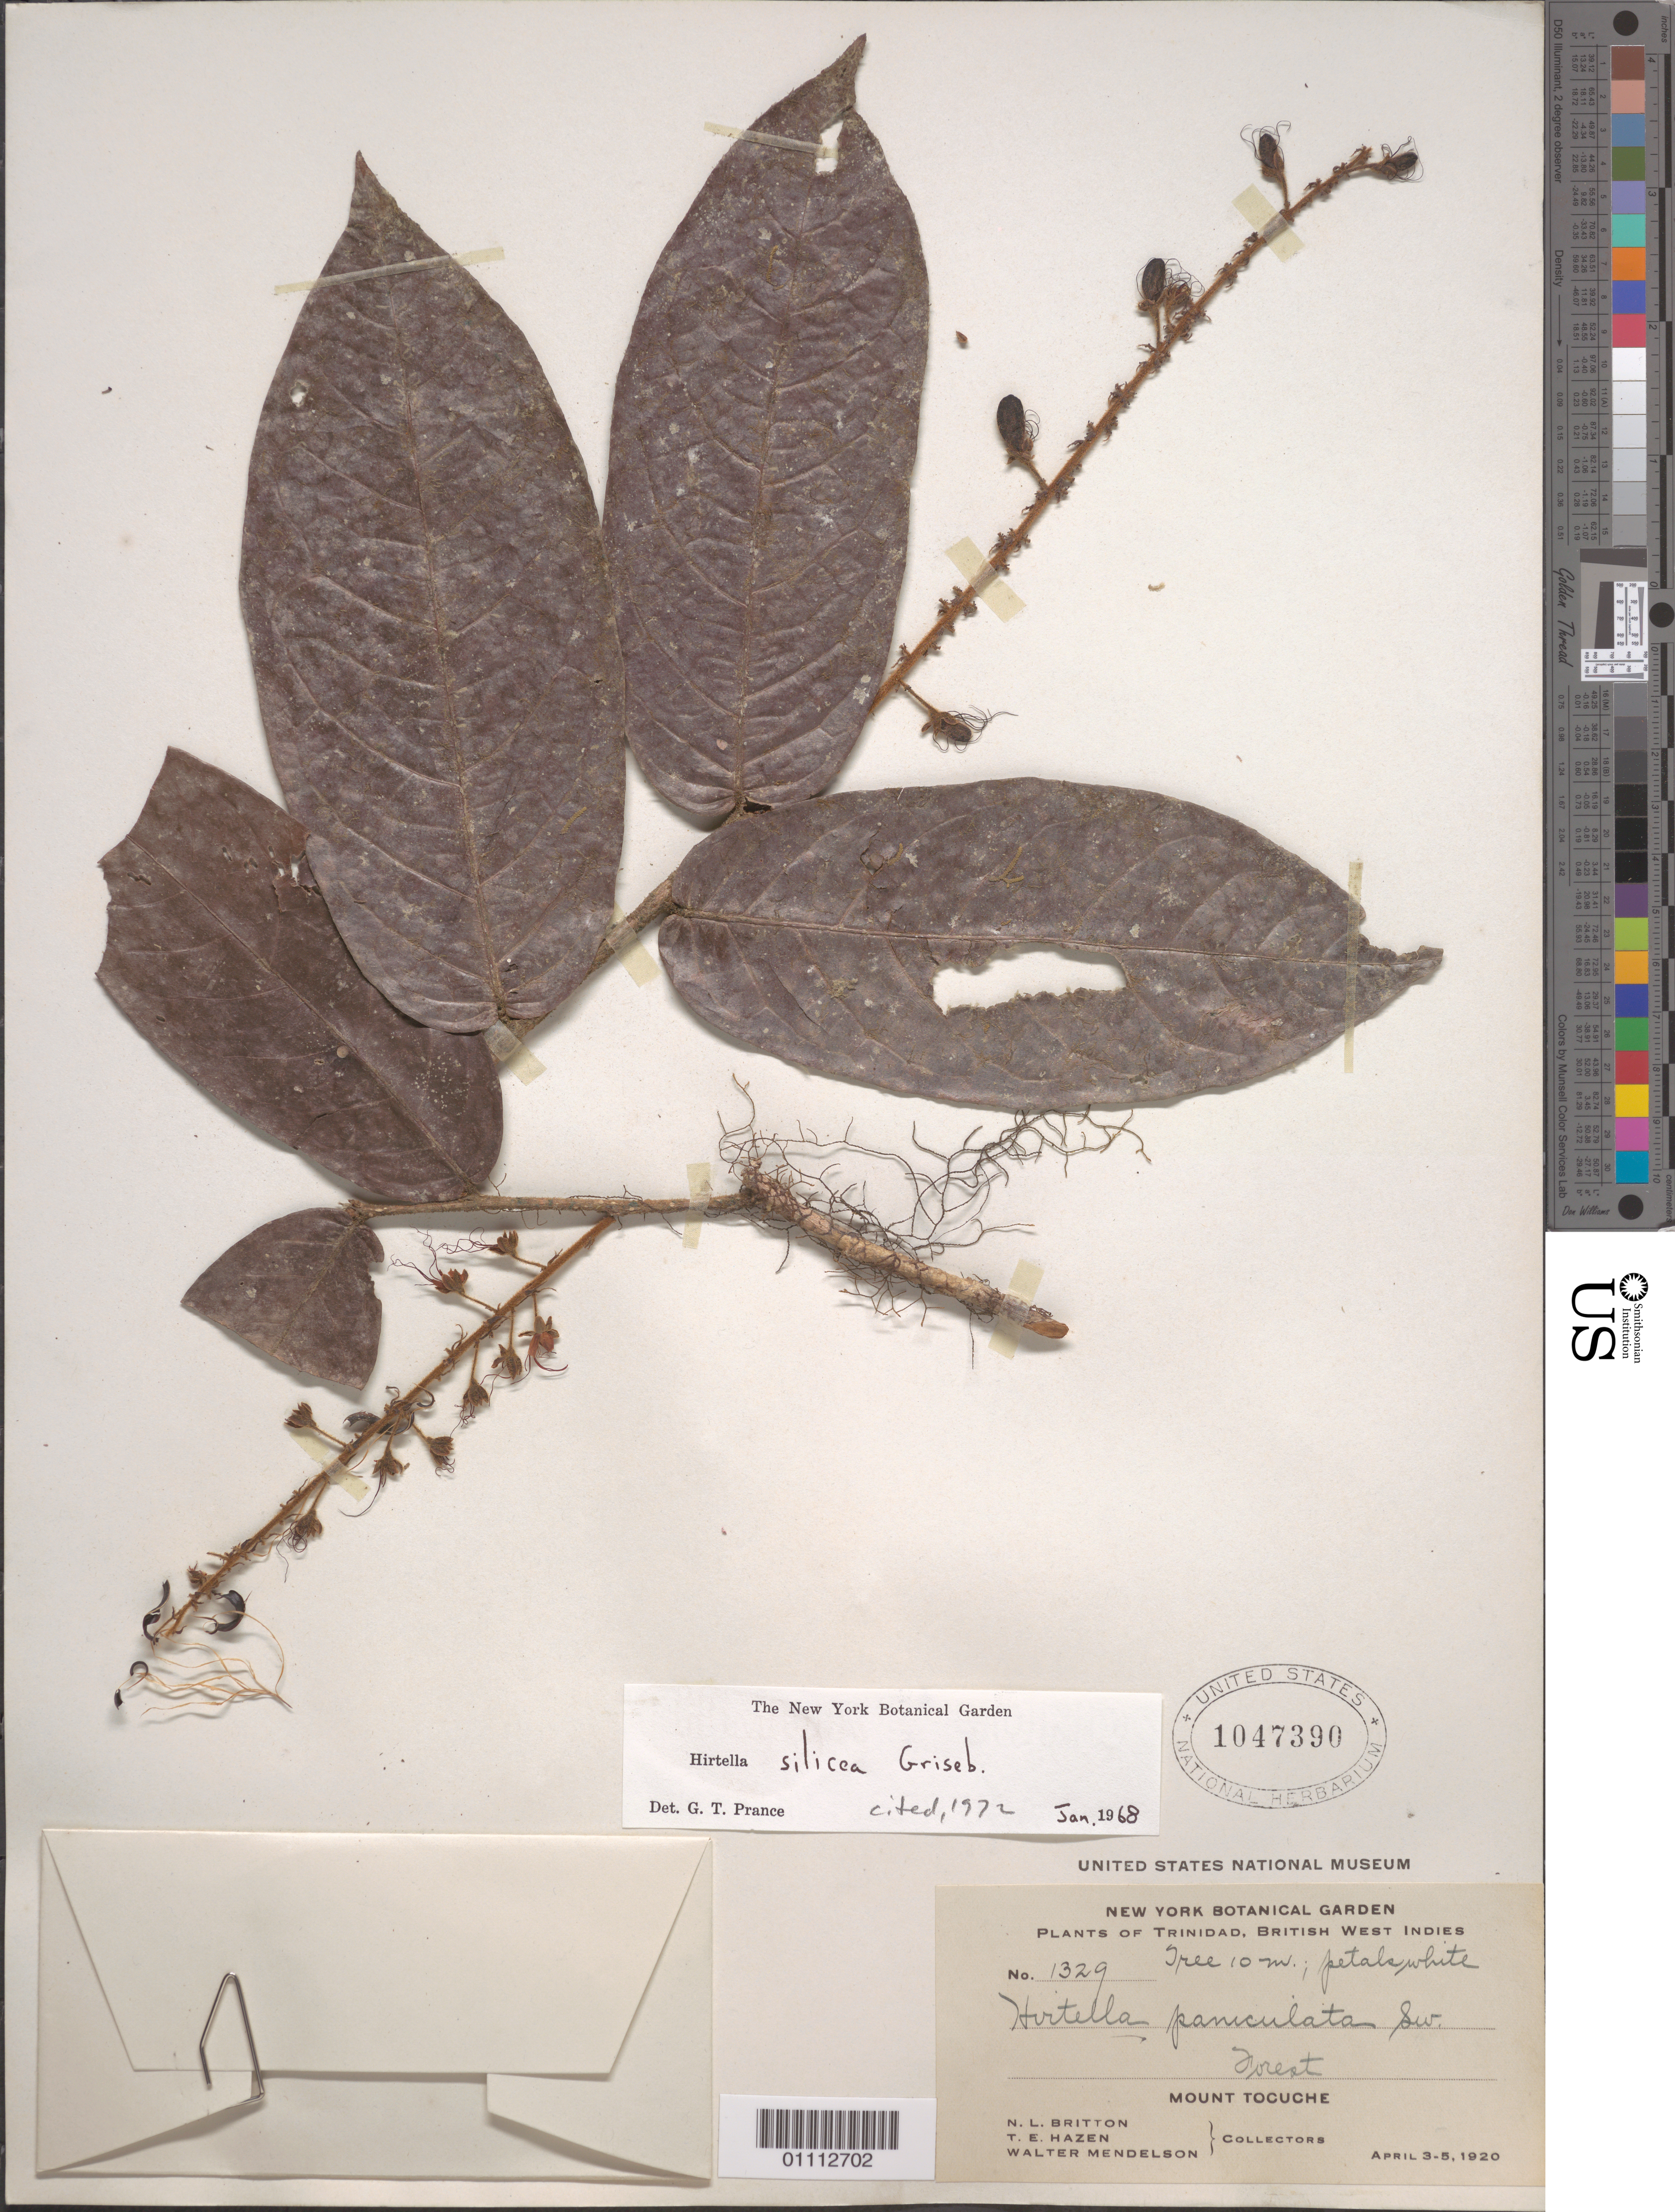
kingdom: Plantae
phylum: Tracheophyta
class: Magnoliopsida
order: Malpighiales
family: Chrysobalanaceae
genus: Hirtella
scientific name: Hirtella silicea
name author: Griseb.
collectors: T. E. Hazen & W. Mendelson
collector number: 1329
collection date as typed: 03 Apr 1959 to 05 Apr 1959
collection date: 1959-04-03/1959-04-05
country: Trinidad and Tobago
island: Trinidad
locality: Forest of mount Tocuche.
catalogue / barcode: US 1047390